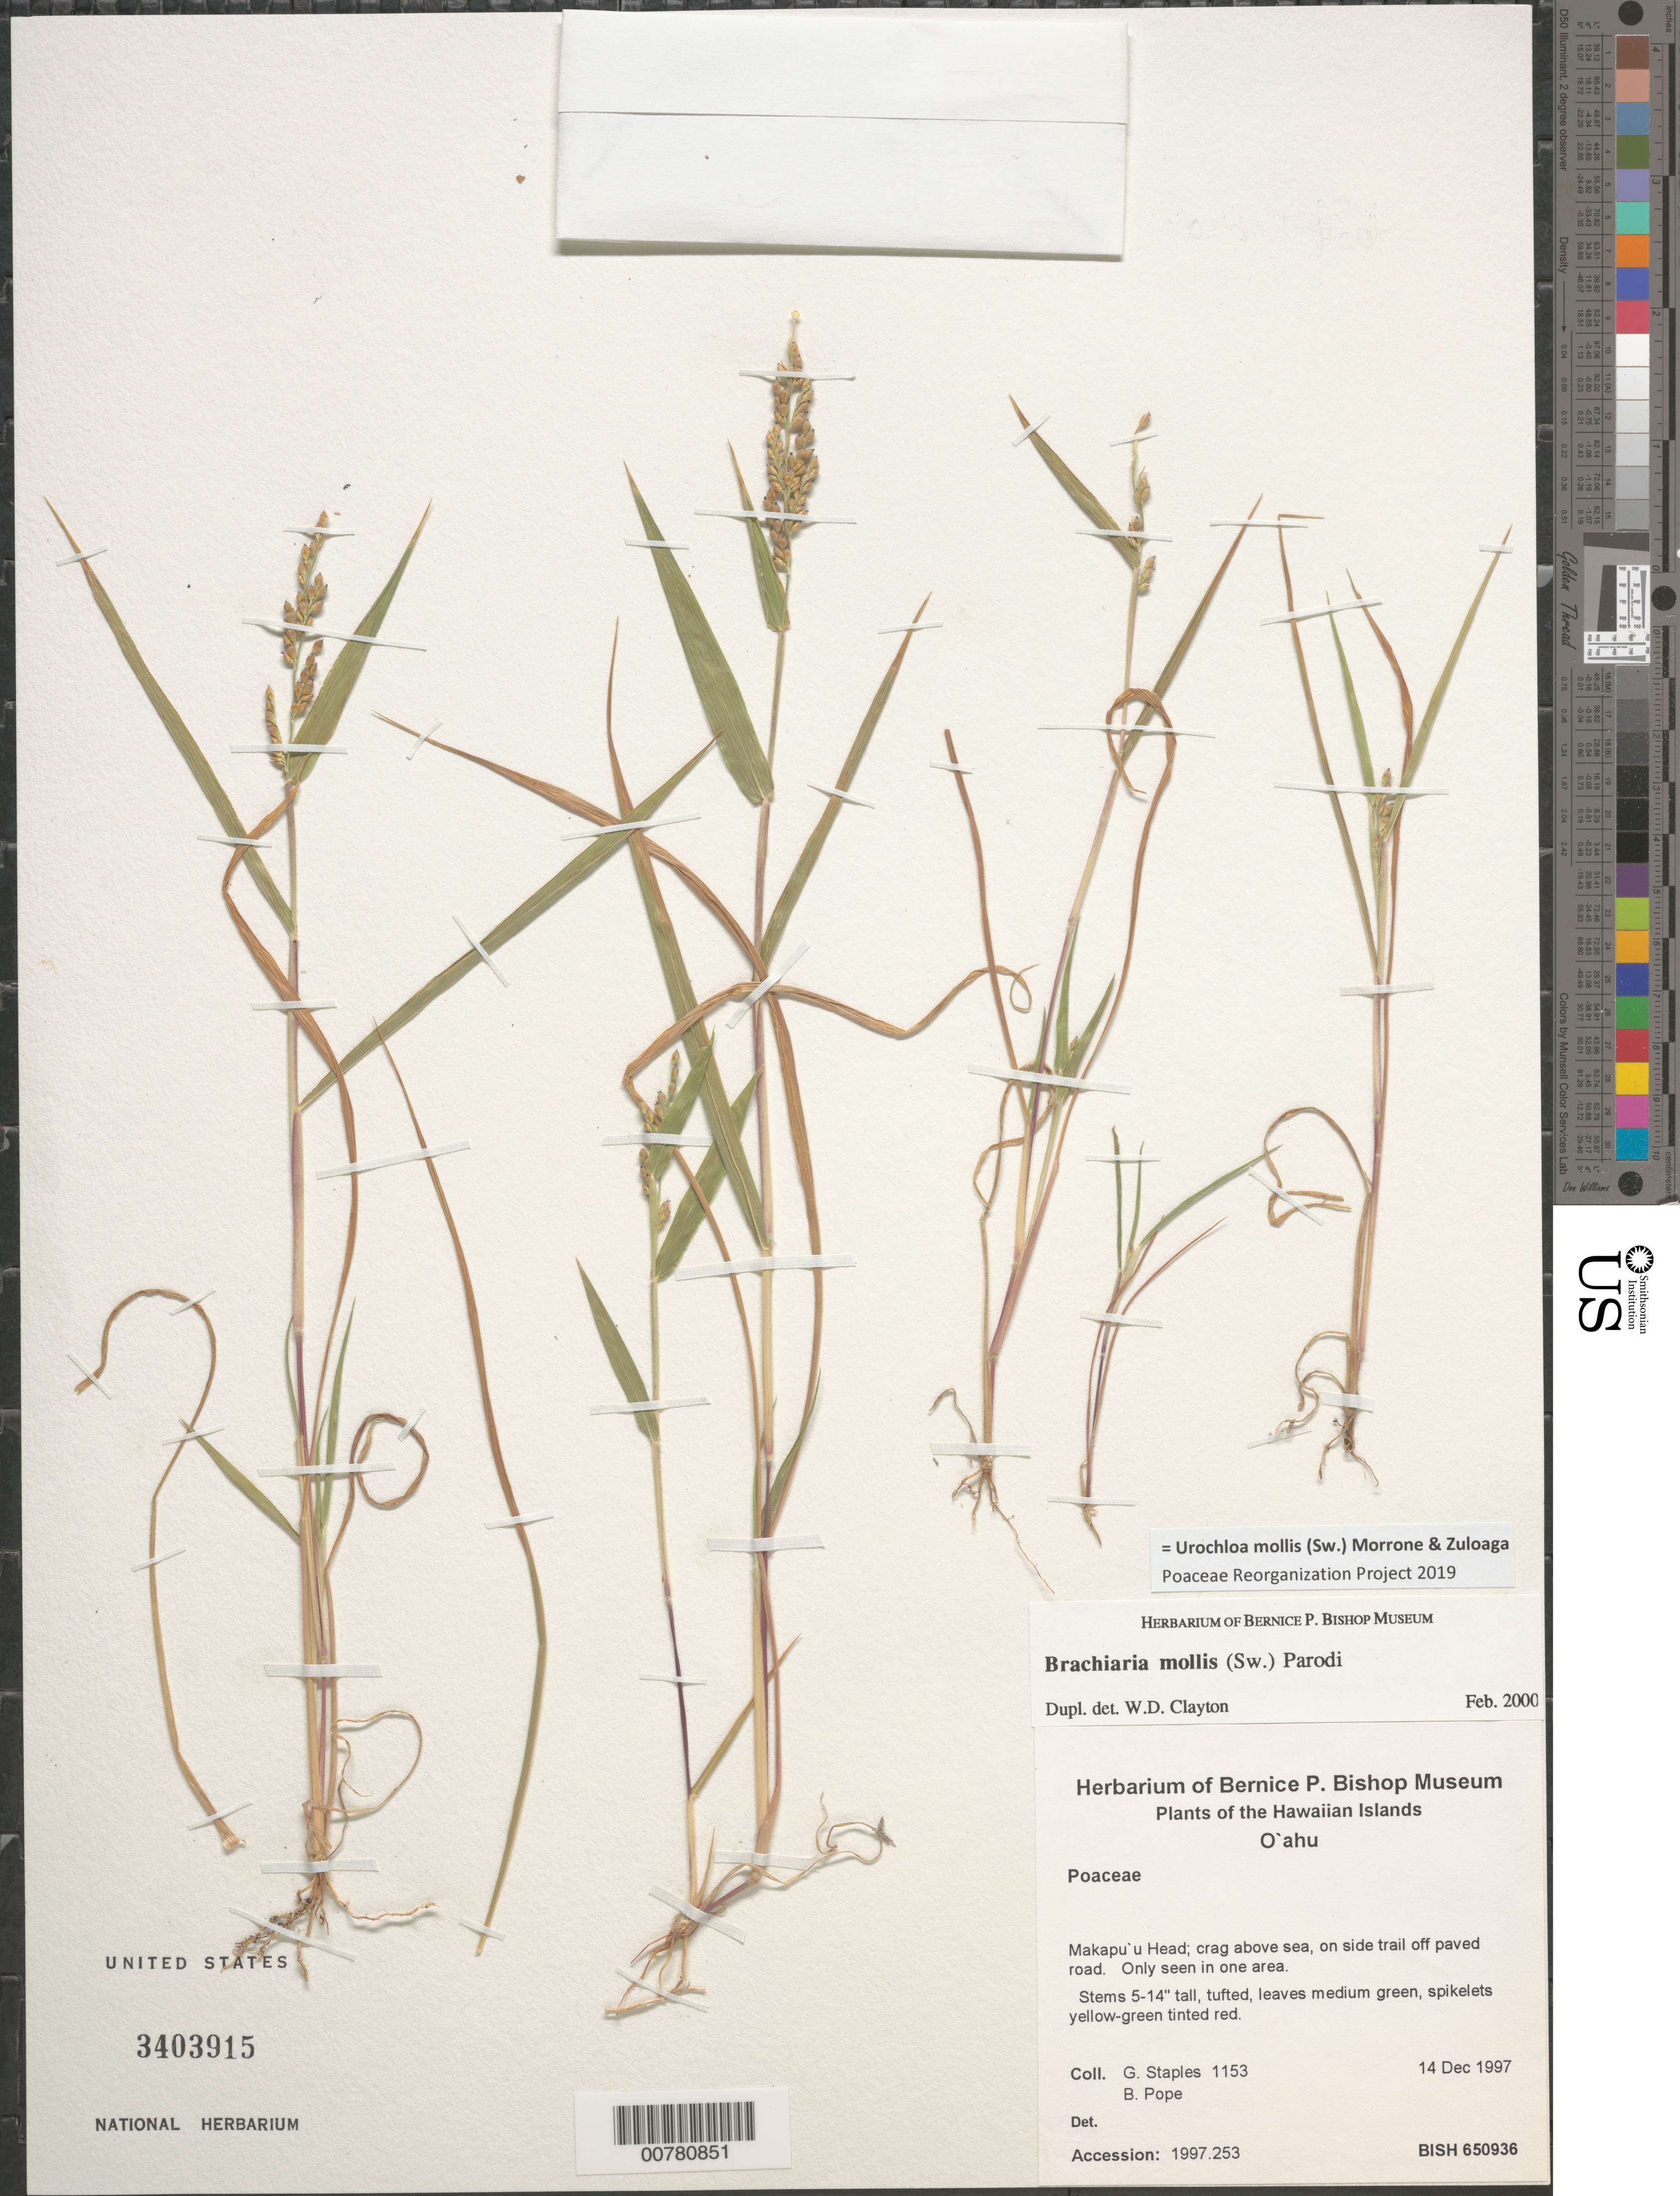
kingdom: Plantae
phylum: Tracheophyta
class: Liliopsida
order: Poales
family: Poaceae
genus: Urochloa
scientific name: Urochloa mollis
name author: (Sw.) Morrone & Zuloaga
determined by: Clayton, W. D.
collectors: G. Staples & B. Pope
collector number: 1153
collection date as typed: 14 Dec 1997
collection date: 1997-12-14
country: United States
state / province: Hawaii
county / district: Honolulu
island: Oahu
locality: Honolulu: Makapu'u Head, crag above sea, along side trail off paved road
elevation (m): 45.7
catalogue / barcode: US 3403915